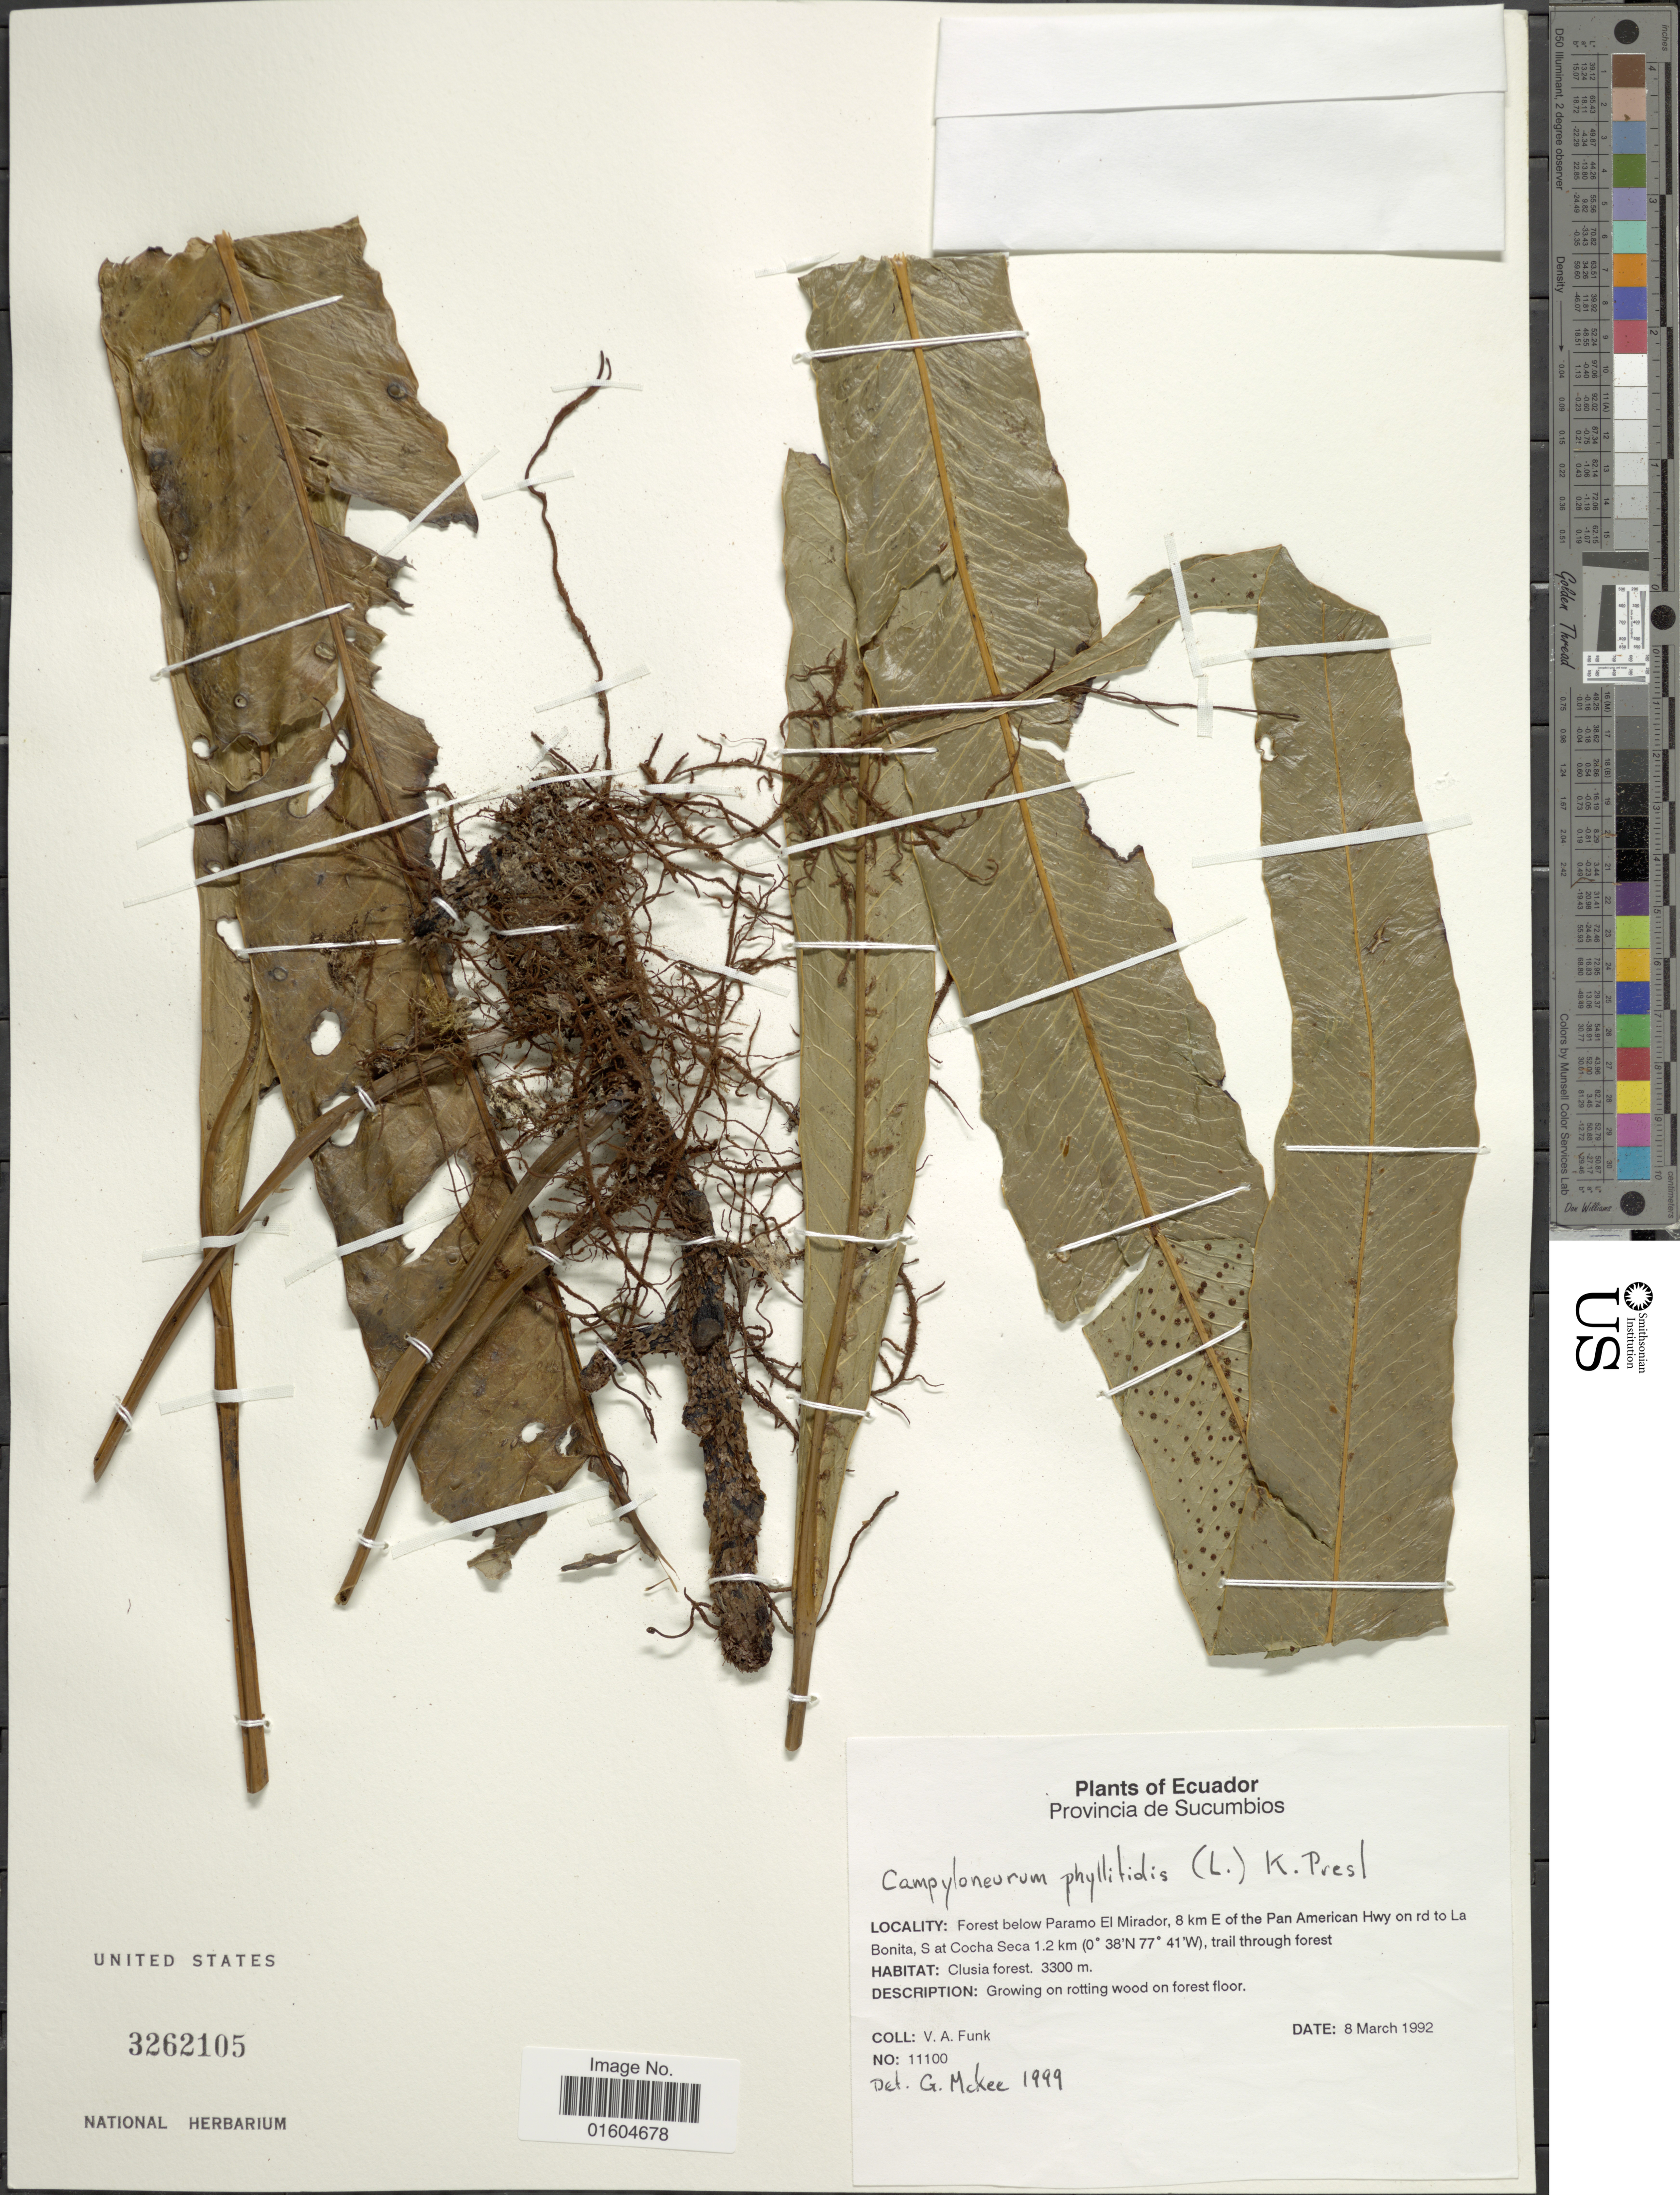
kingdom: Plantae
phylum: Tracheophyta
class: Polypodiopsida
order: Polypodiales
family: Polypodiaceae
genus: Campyloneurum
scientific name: Campyloneurum phyllitidis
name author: (L.) C. Presl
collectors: V. Funk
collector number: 11100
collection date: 1992-03-08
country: Ecuador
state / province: Sucumbíos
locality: Ecuador. Provincia de Sucumbios. Forest below Paramo El Mirador, 8 km E of the Pan American Hwy on rd to La Bonita, S at Coha Seca 1.2 km, trail through forest. Clusia forest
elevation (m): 3300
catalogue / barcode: US 3262105